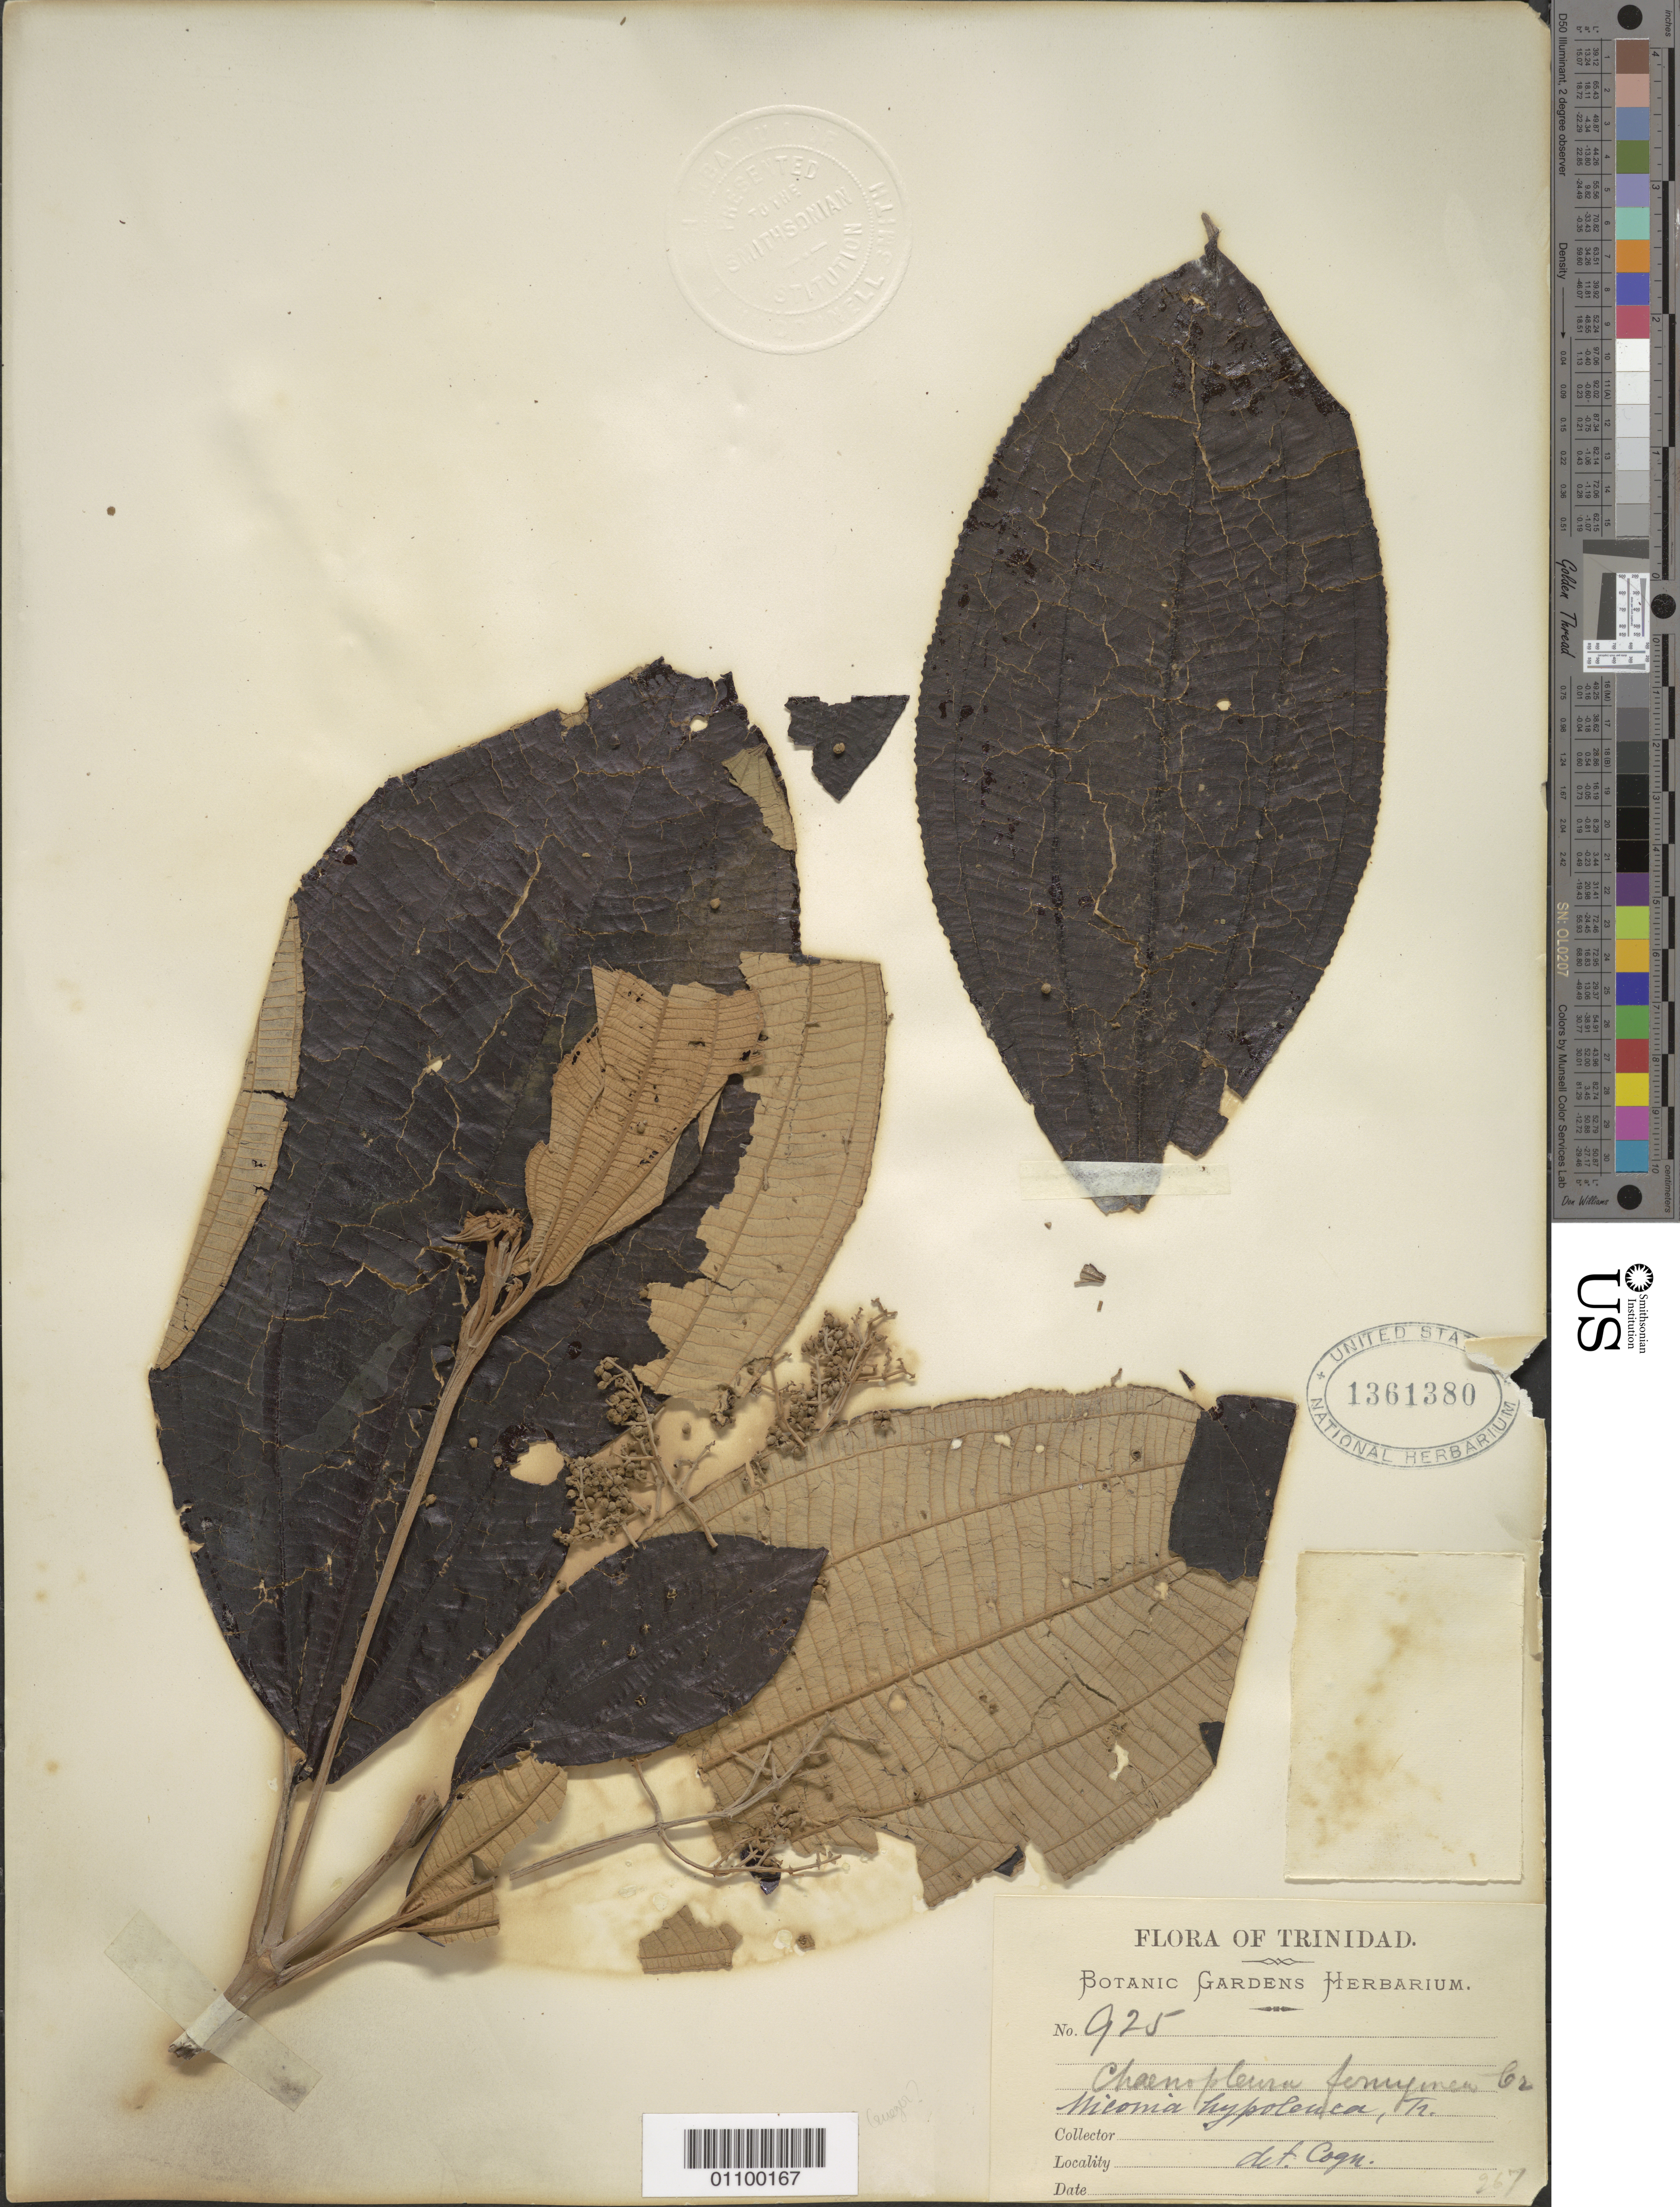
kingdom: Plantae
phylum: Tracheophyta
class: Magnoliopsida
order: Myrtales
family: Melastomataceae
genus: Miconia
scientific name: Miconia hypoleuca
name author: (Benth.) Triana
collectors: Botanic Gardens Herbarium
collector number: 925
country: Trinidad and Tobago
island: Trinidad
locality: det. Cogn.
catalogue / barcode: US 1361380